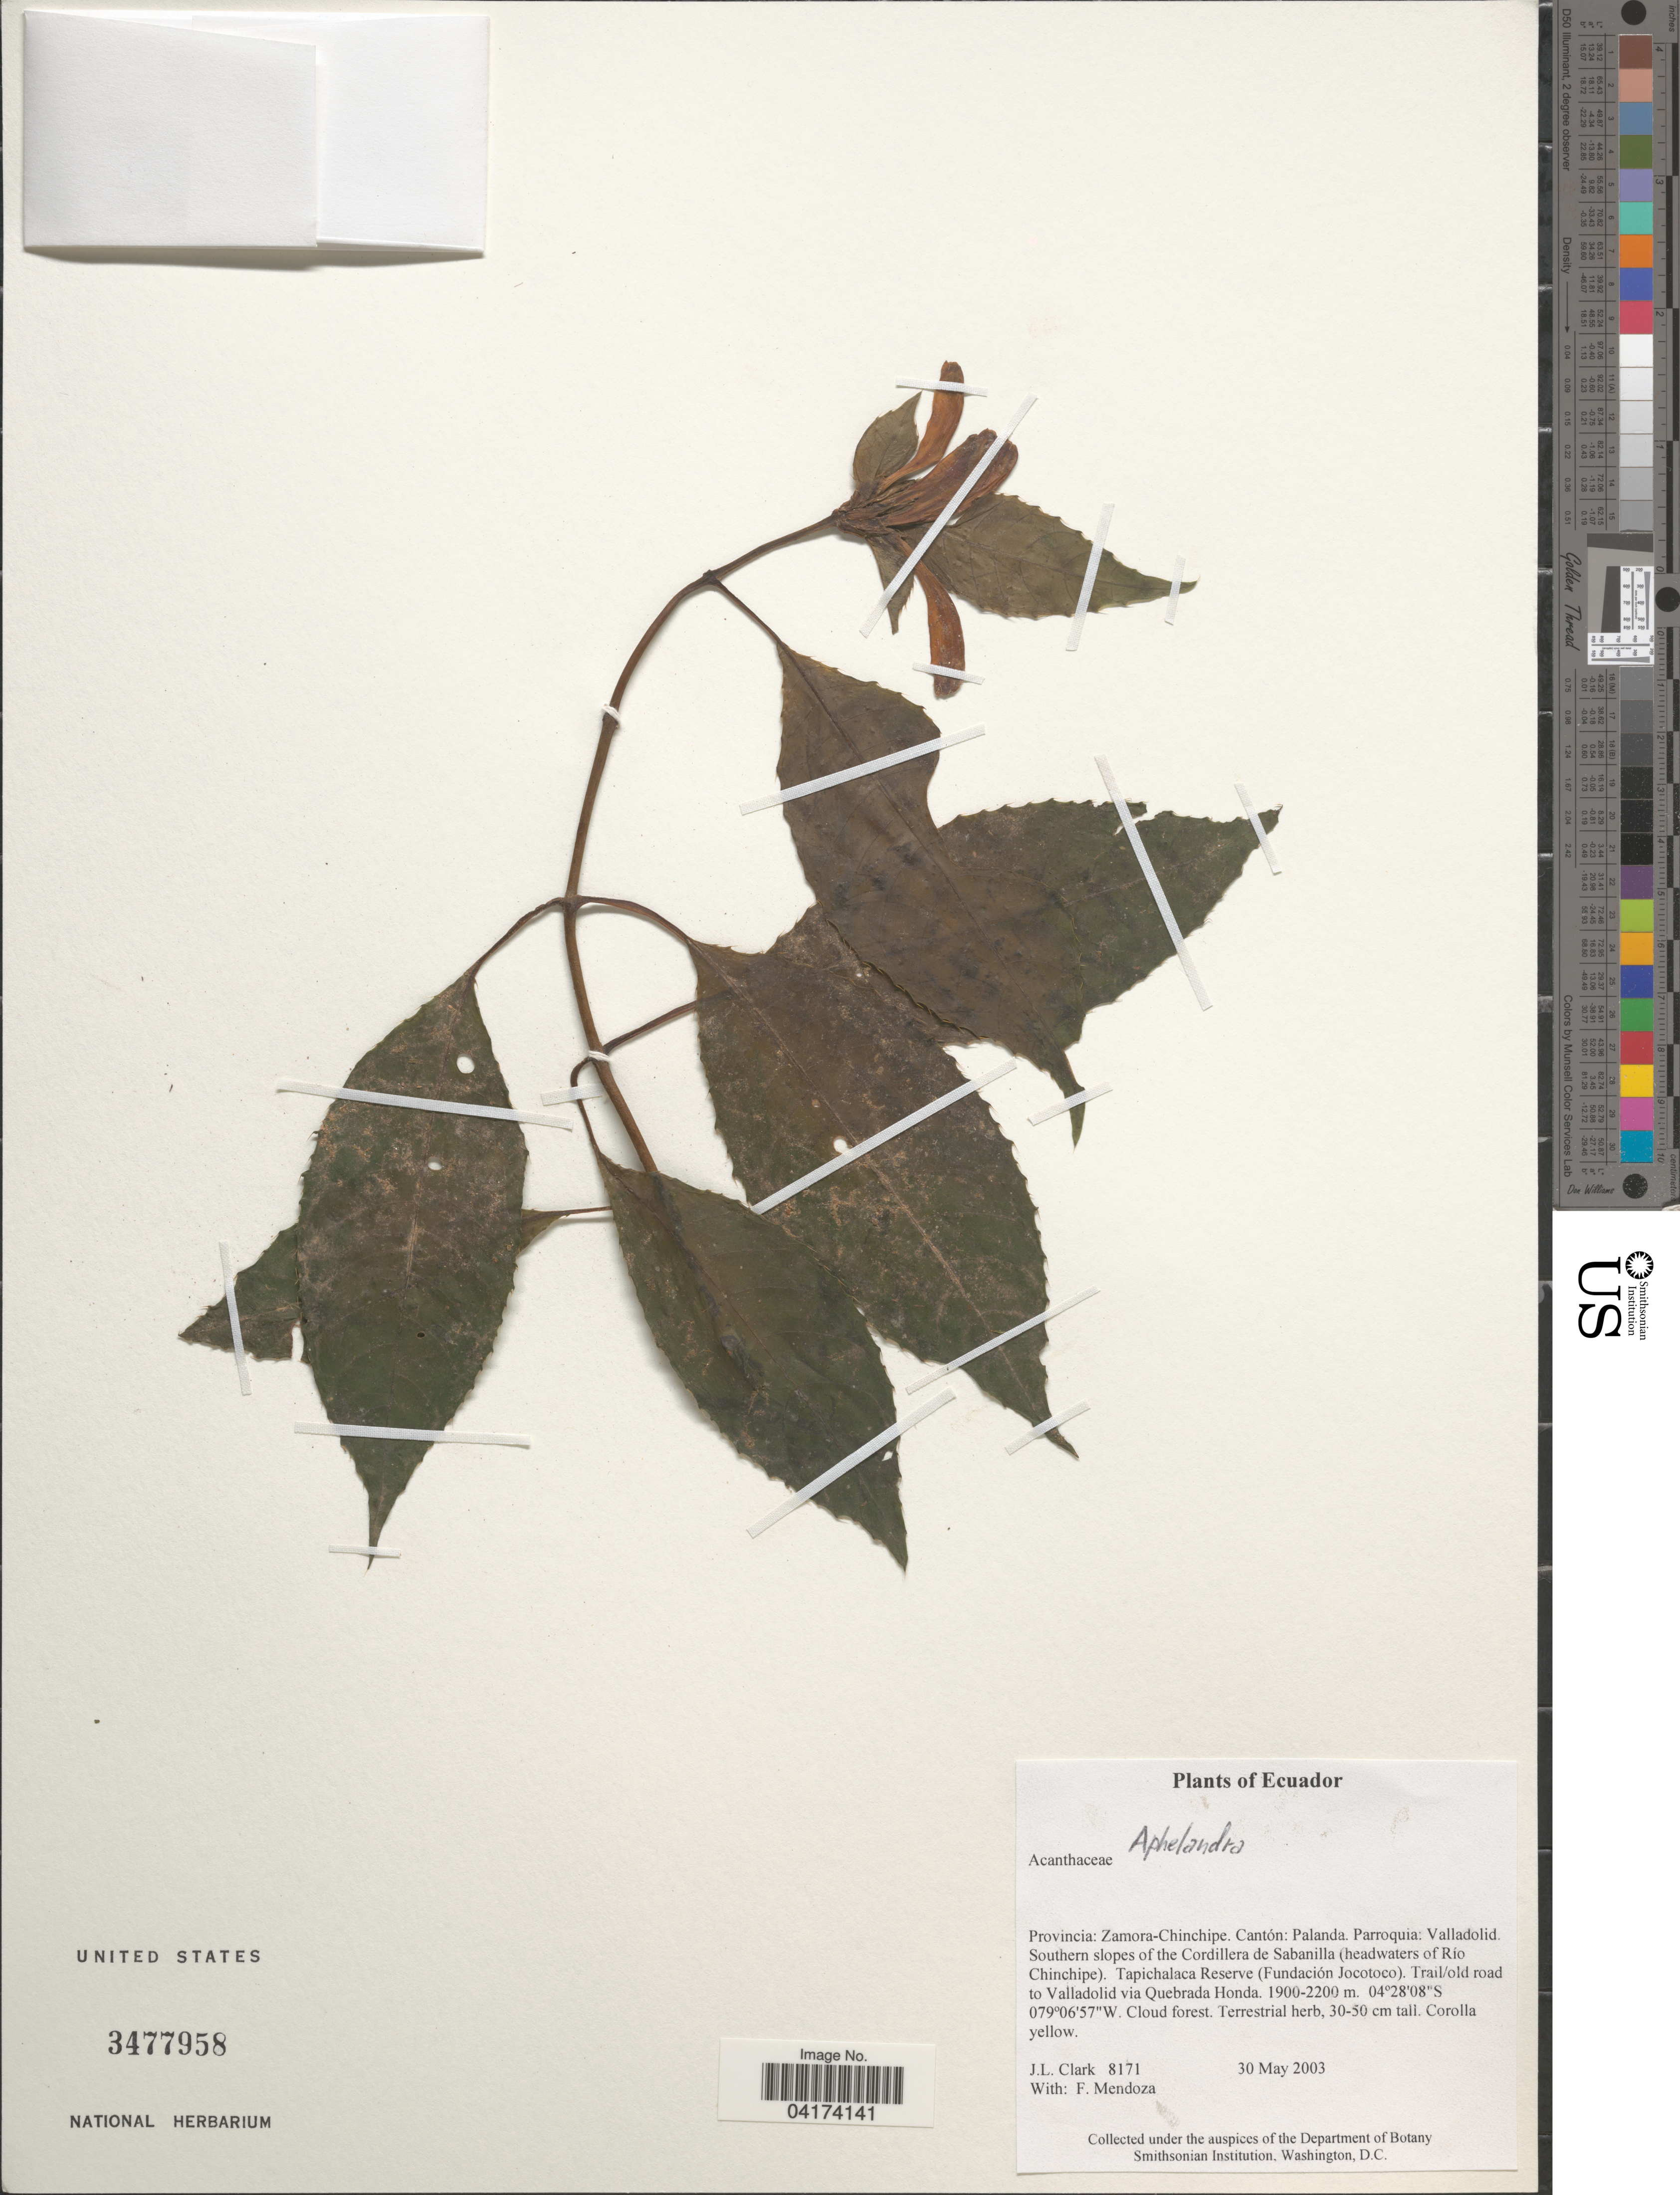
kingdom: Plantae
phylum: Tracheophyta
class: Magnoliopsida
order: Lamiales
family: Acanthaceae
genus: Aphelandra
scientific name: Aphelandra sp.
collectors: J. L. Clark & F. Mendoza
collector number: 8171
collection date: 2003-05-30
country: Ecuador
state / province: Zamora-Chinchipe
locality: Cantón: Palanda. Parroquia: Valladolid. Southern slopes of the Cordillera de Sabanilla (headwaters of Río Chinchipe). Tapichalaca Reserve (Fundación Jocotoco). Trail/old road to Calladolid via Quebrada Honda.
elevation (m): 1900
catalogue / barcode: US 3477958